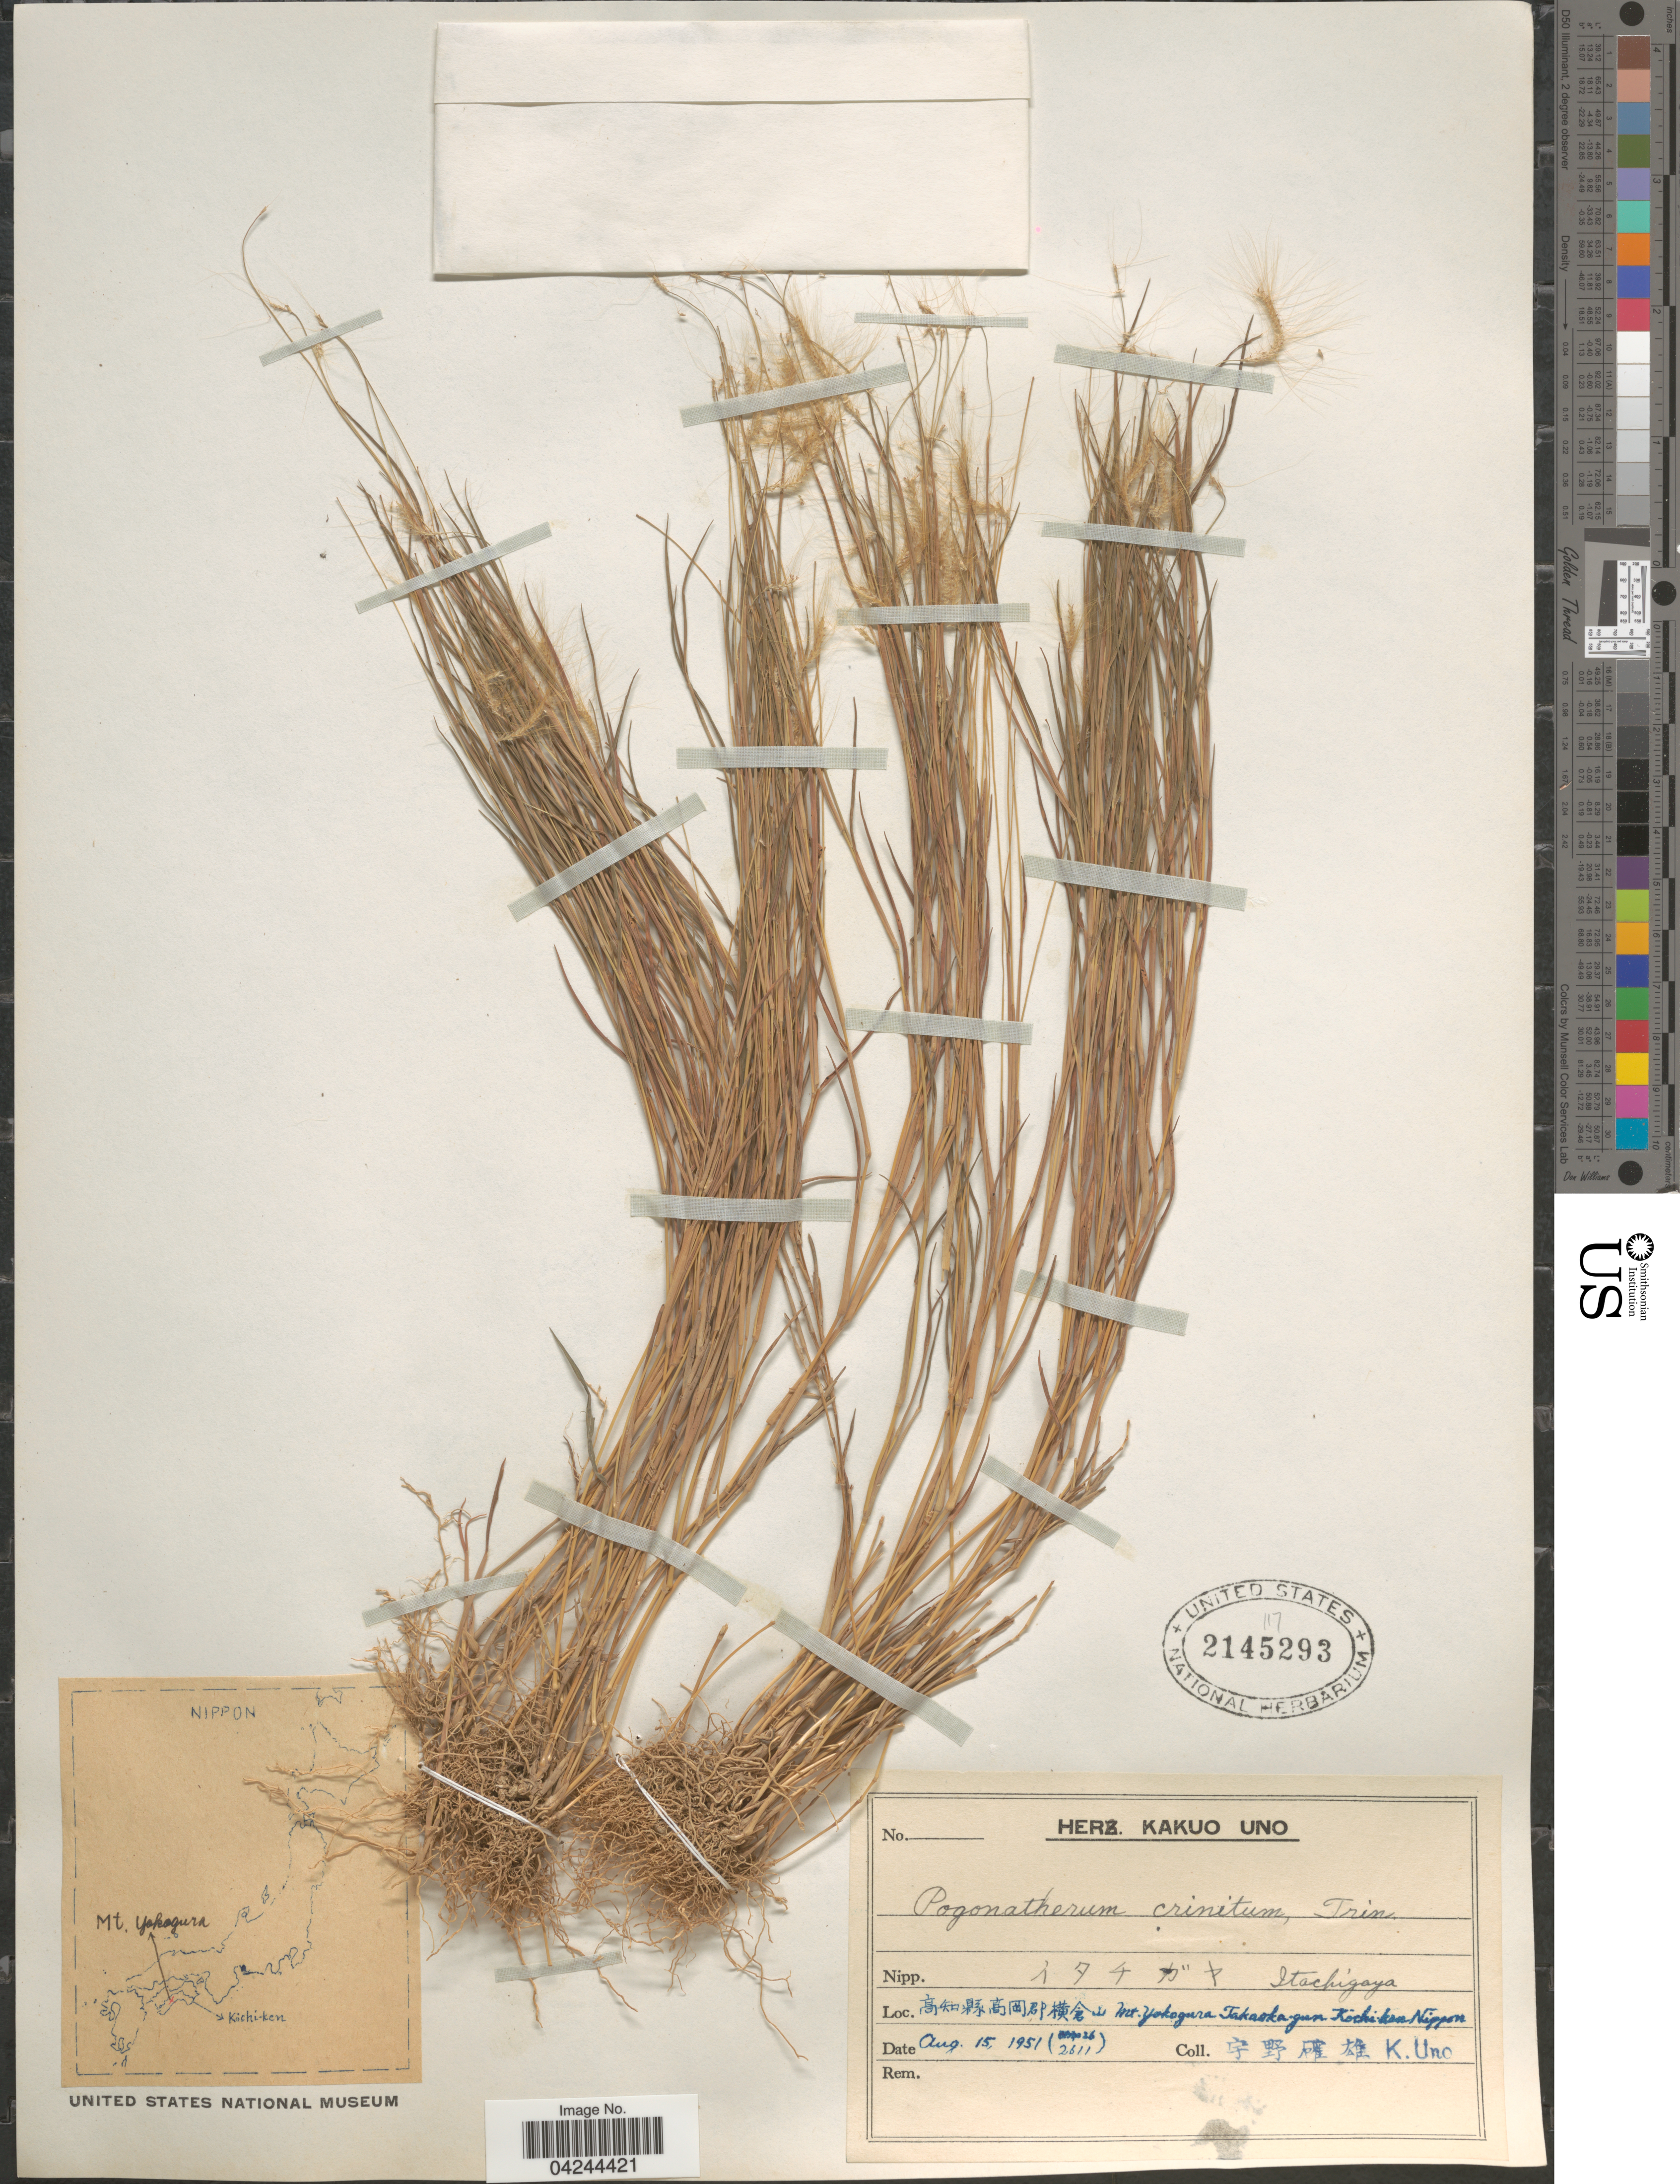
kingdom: Plantae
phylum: Tracheophyta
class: Liliopsida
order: Poales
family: Poaceae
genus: Pogonatherum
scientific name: Pogonatherum crinitum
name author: (Thunb.) Kunth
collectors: K. Uno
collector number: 2611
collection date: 1951-08-15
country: Japan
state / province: Koti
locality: Nipp. [Foreign script] Itachigaya. [Foreign script] Mt. Yokohura Takaoka-gun Kochi-ken Nippon.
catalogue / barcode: US 2145293